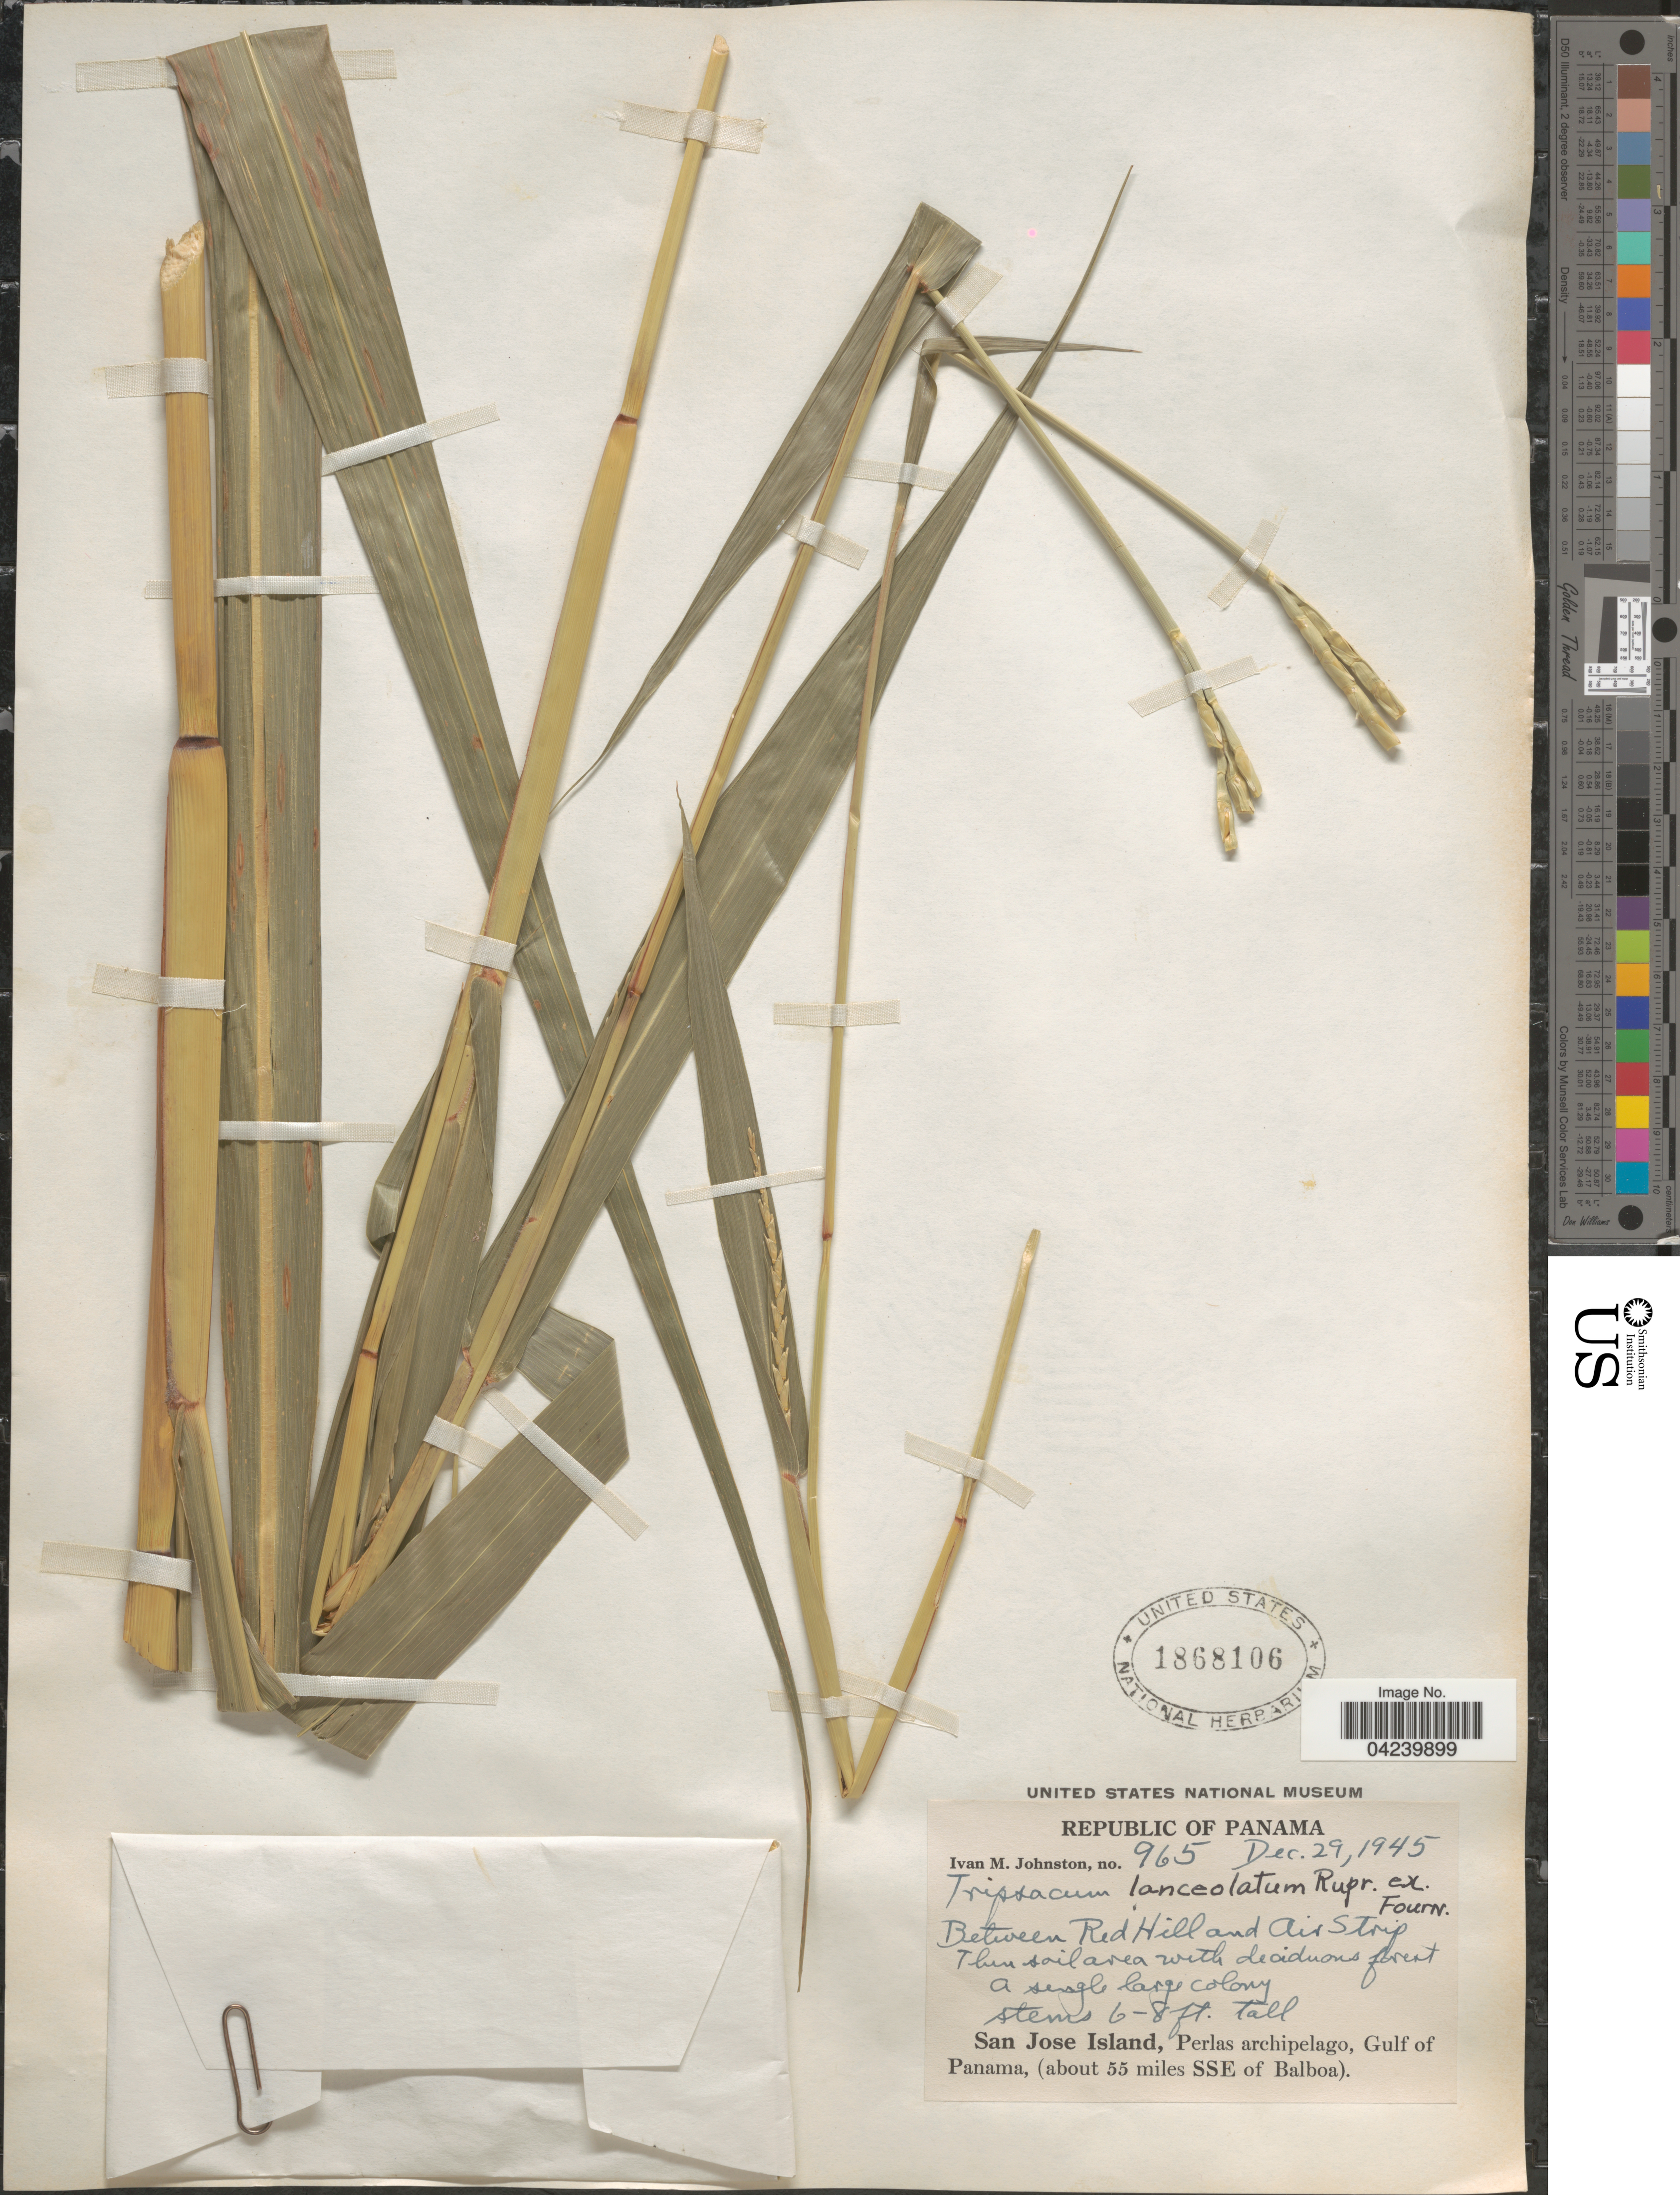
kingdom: Plantae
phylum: Tracheophyta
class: Liliopsida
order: Poales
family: Poaceae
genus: Tripsacum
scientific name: Tripsacum lanceolatum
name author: Rupr. ex E. Fourn.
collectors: I.M. Johnston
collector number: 965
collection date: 1945-12-29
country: Panama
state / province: Panamá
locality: Republic of Panama. Between Red Hill and Air Strip thin soil area with deciduous forest. San Jose Island, Perlas archipelago, Gulf of Panama, (about 55 miles SSE of Balboa).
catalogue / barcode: US 1868106